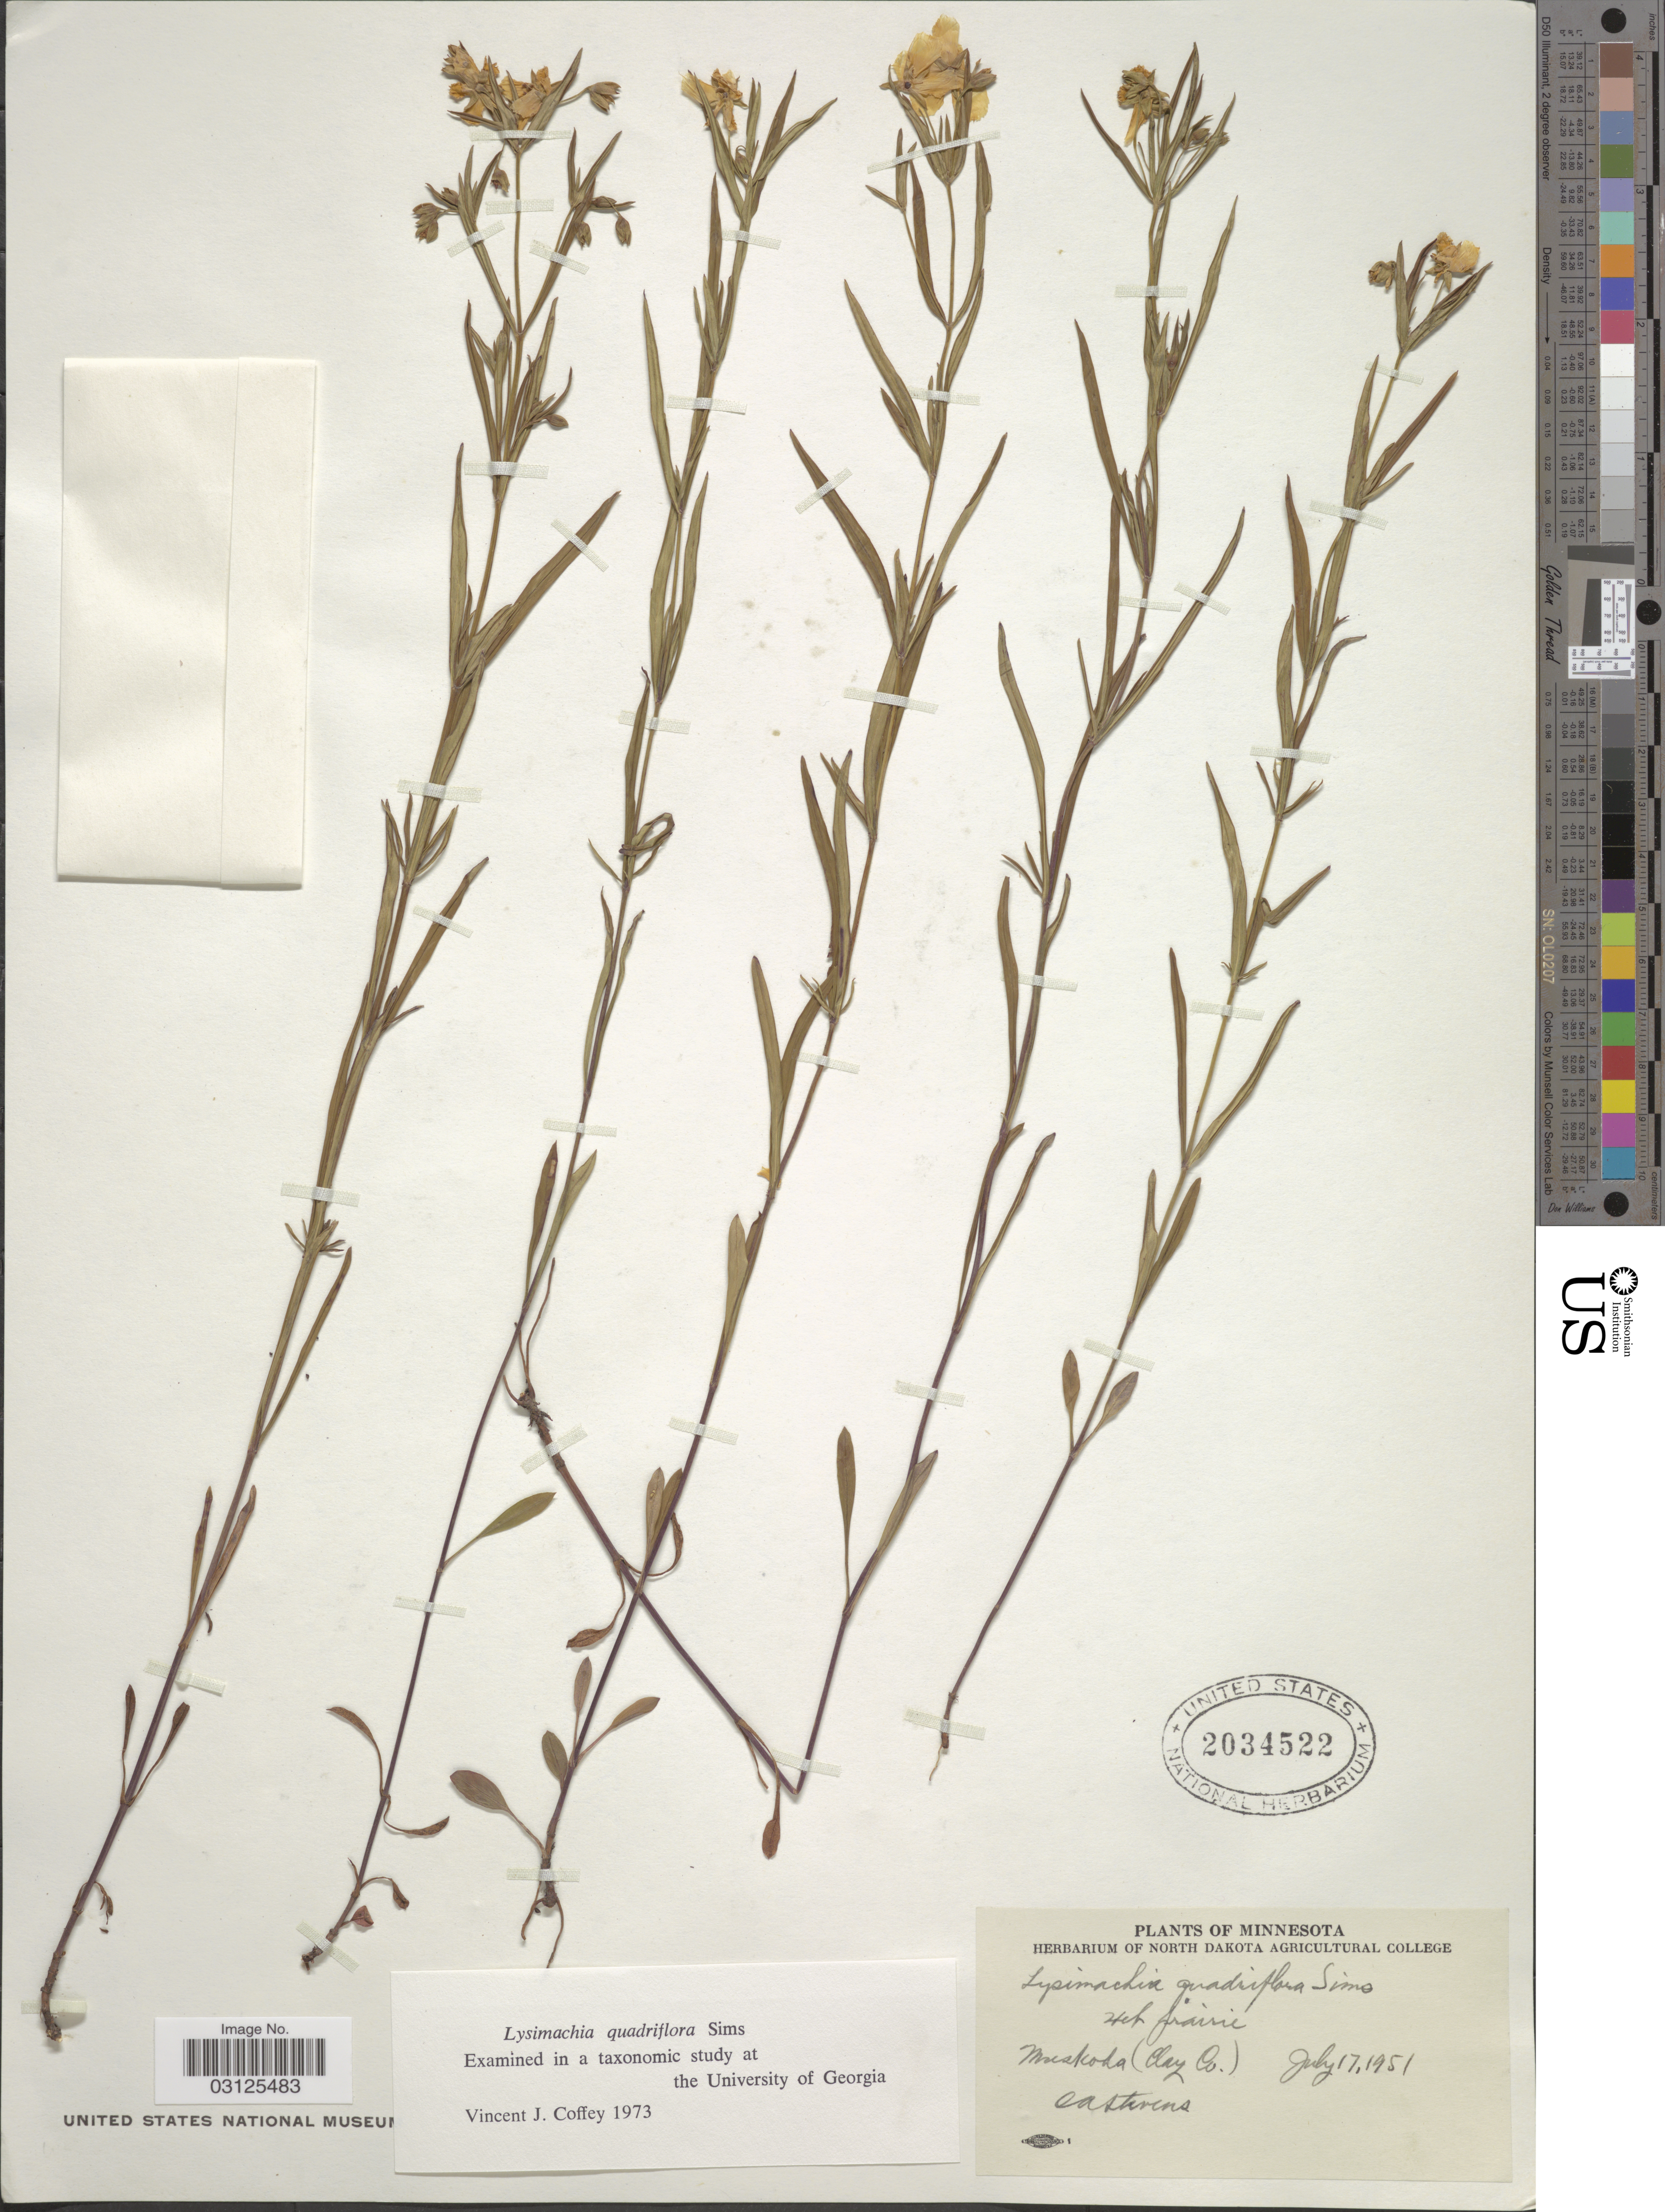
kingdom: Plantae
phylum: Tracheophyta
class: Magnoliopsida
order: Ericales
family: Primulaceae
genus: Steironema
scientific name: Steironema quadriflorum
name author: (Sims) Hitchc.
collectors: O. A. Stevens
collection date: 1951-07-17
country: United States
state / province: Minnesota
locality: Muskoda (Clay Co.).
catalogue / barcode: US 2034522